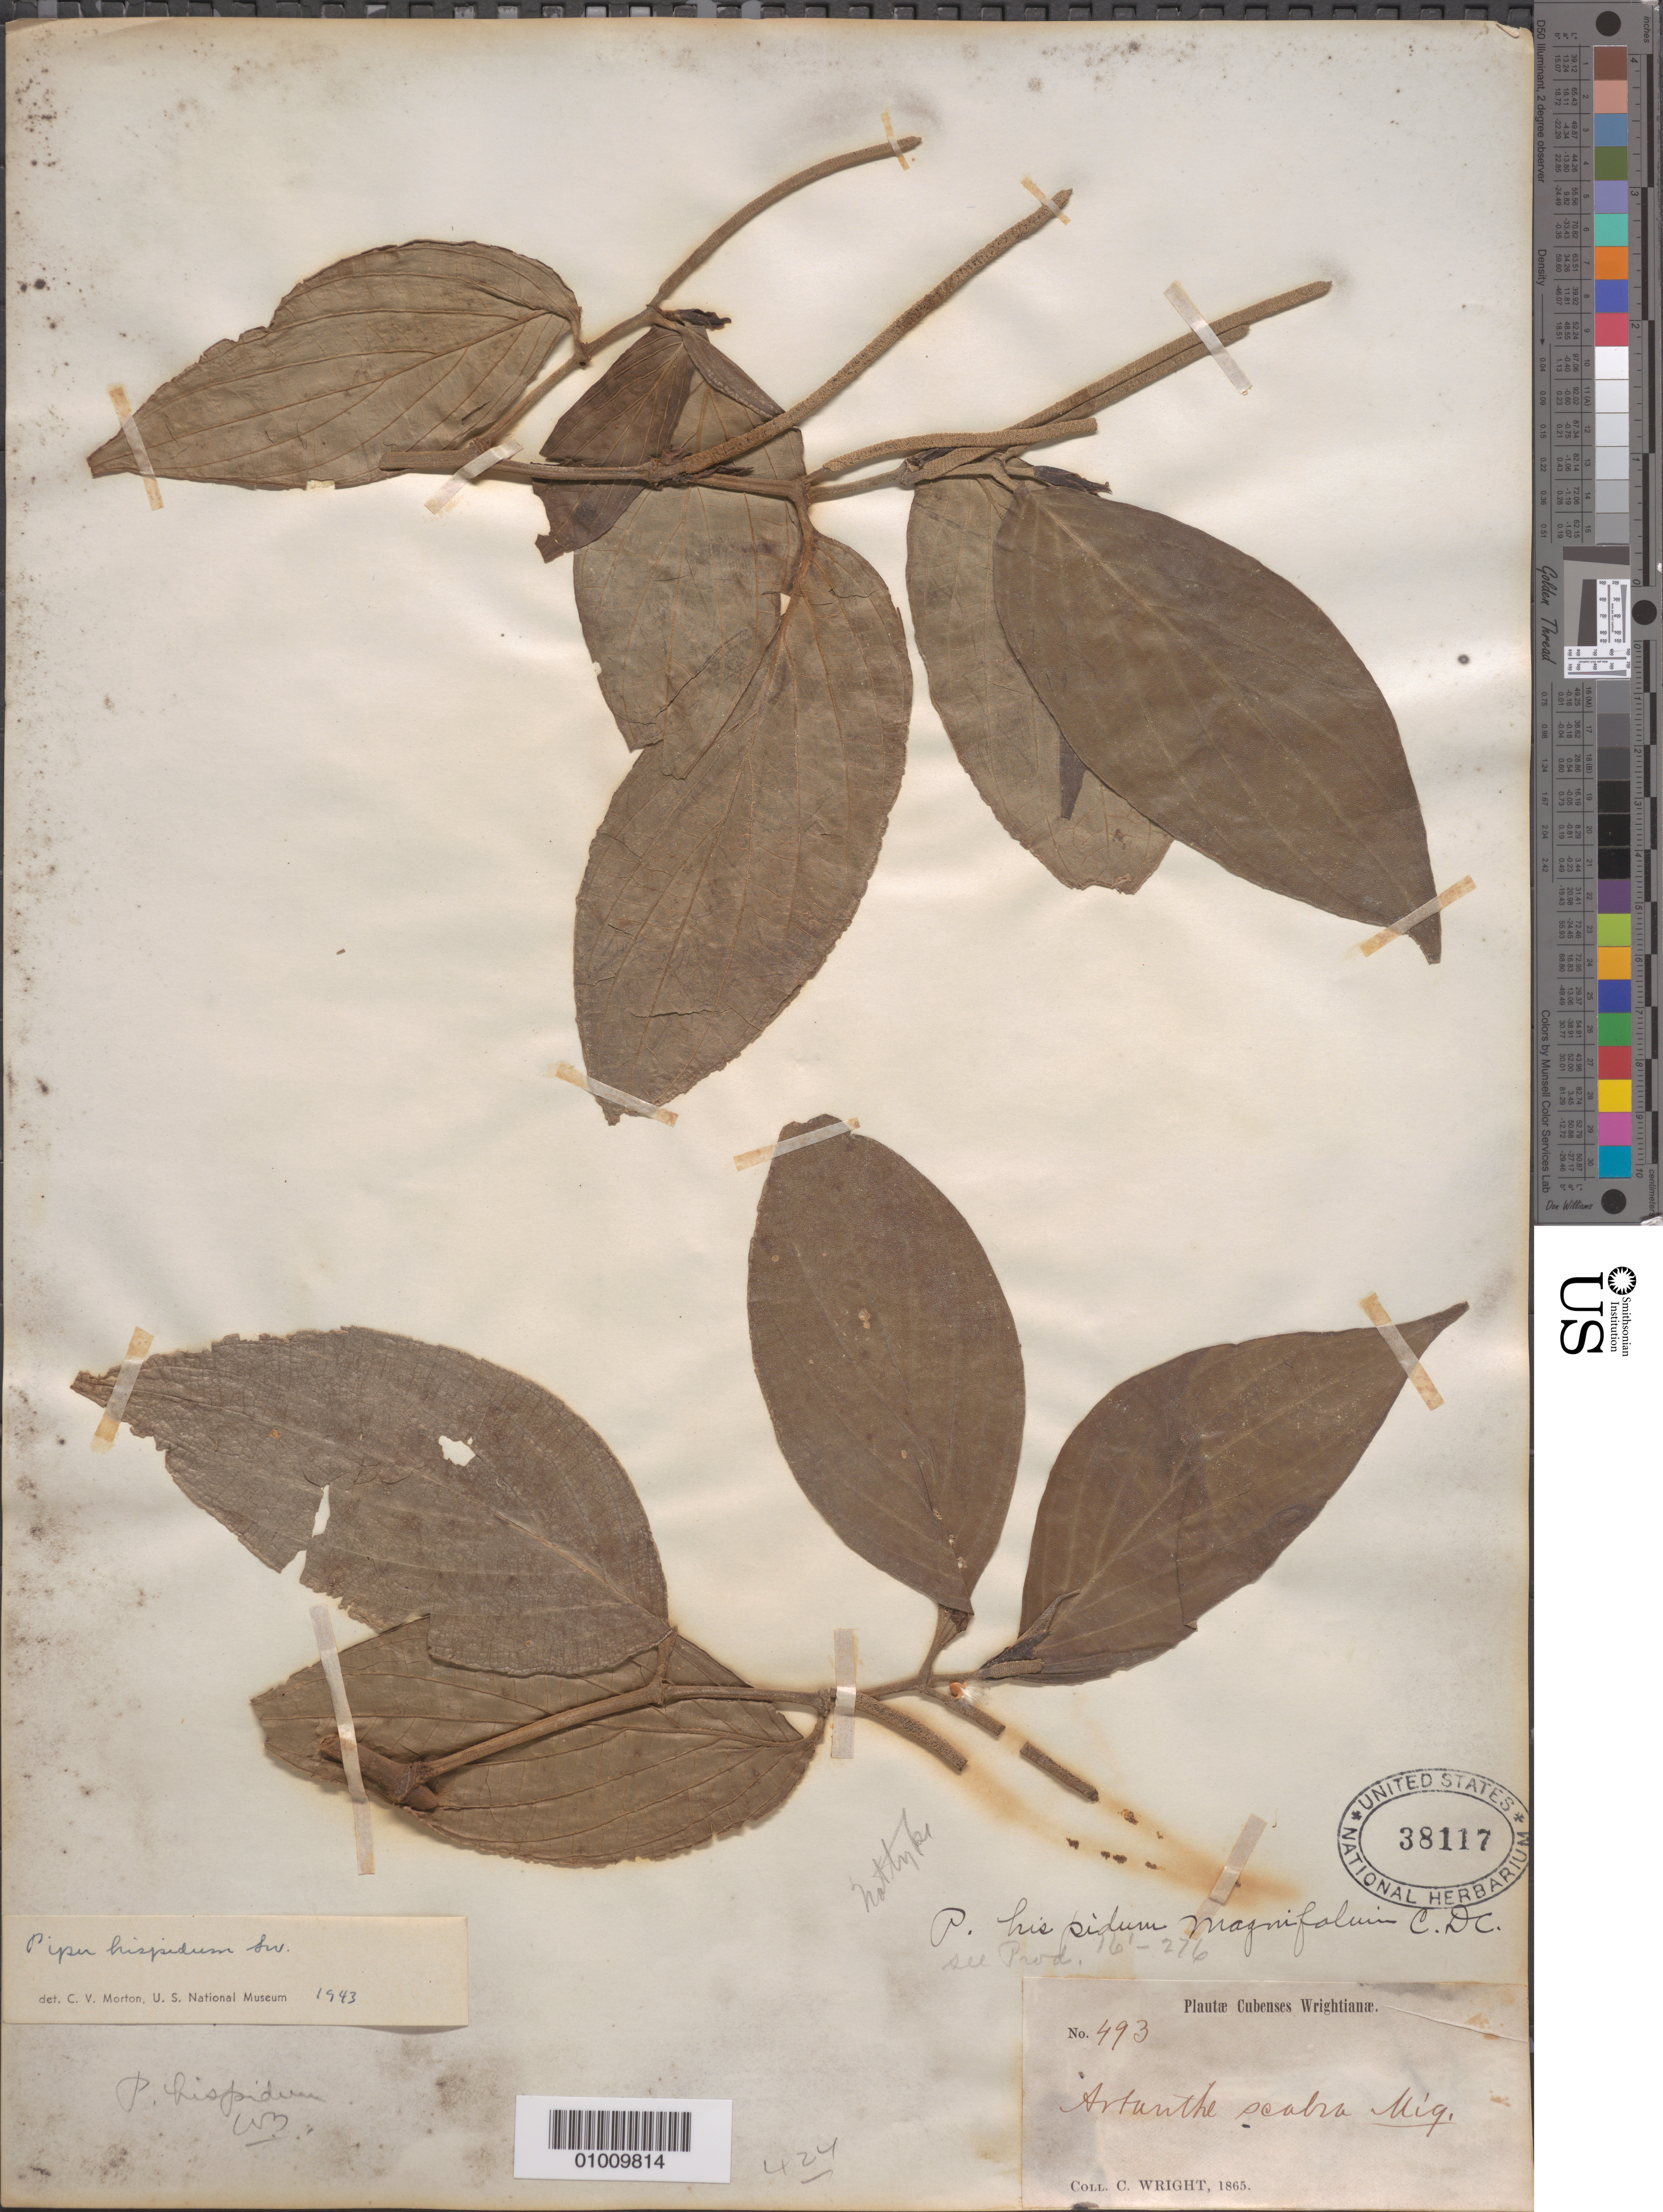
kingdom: Plantae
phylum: Tracheophyta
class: Magnoliopsida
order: Piperales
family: Piperaceae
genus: Piper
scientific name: Piper hispidum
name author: Sw.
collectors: C. Wright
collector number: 493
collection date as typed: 1865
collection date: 1865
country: Cuba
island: Cuba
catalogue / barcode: US 38117